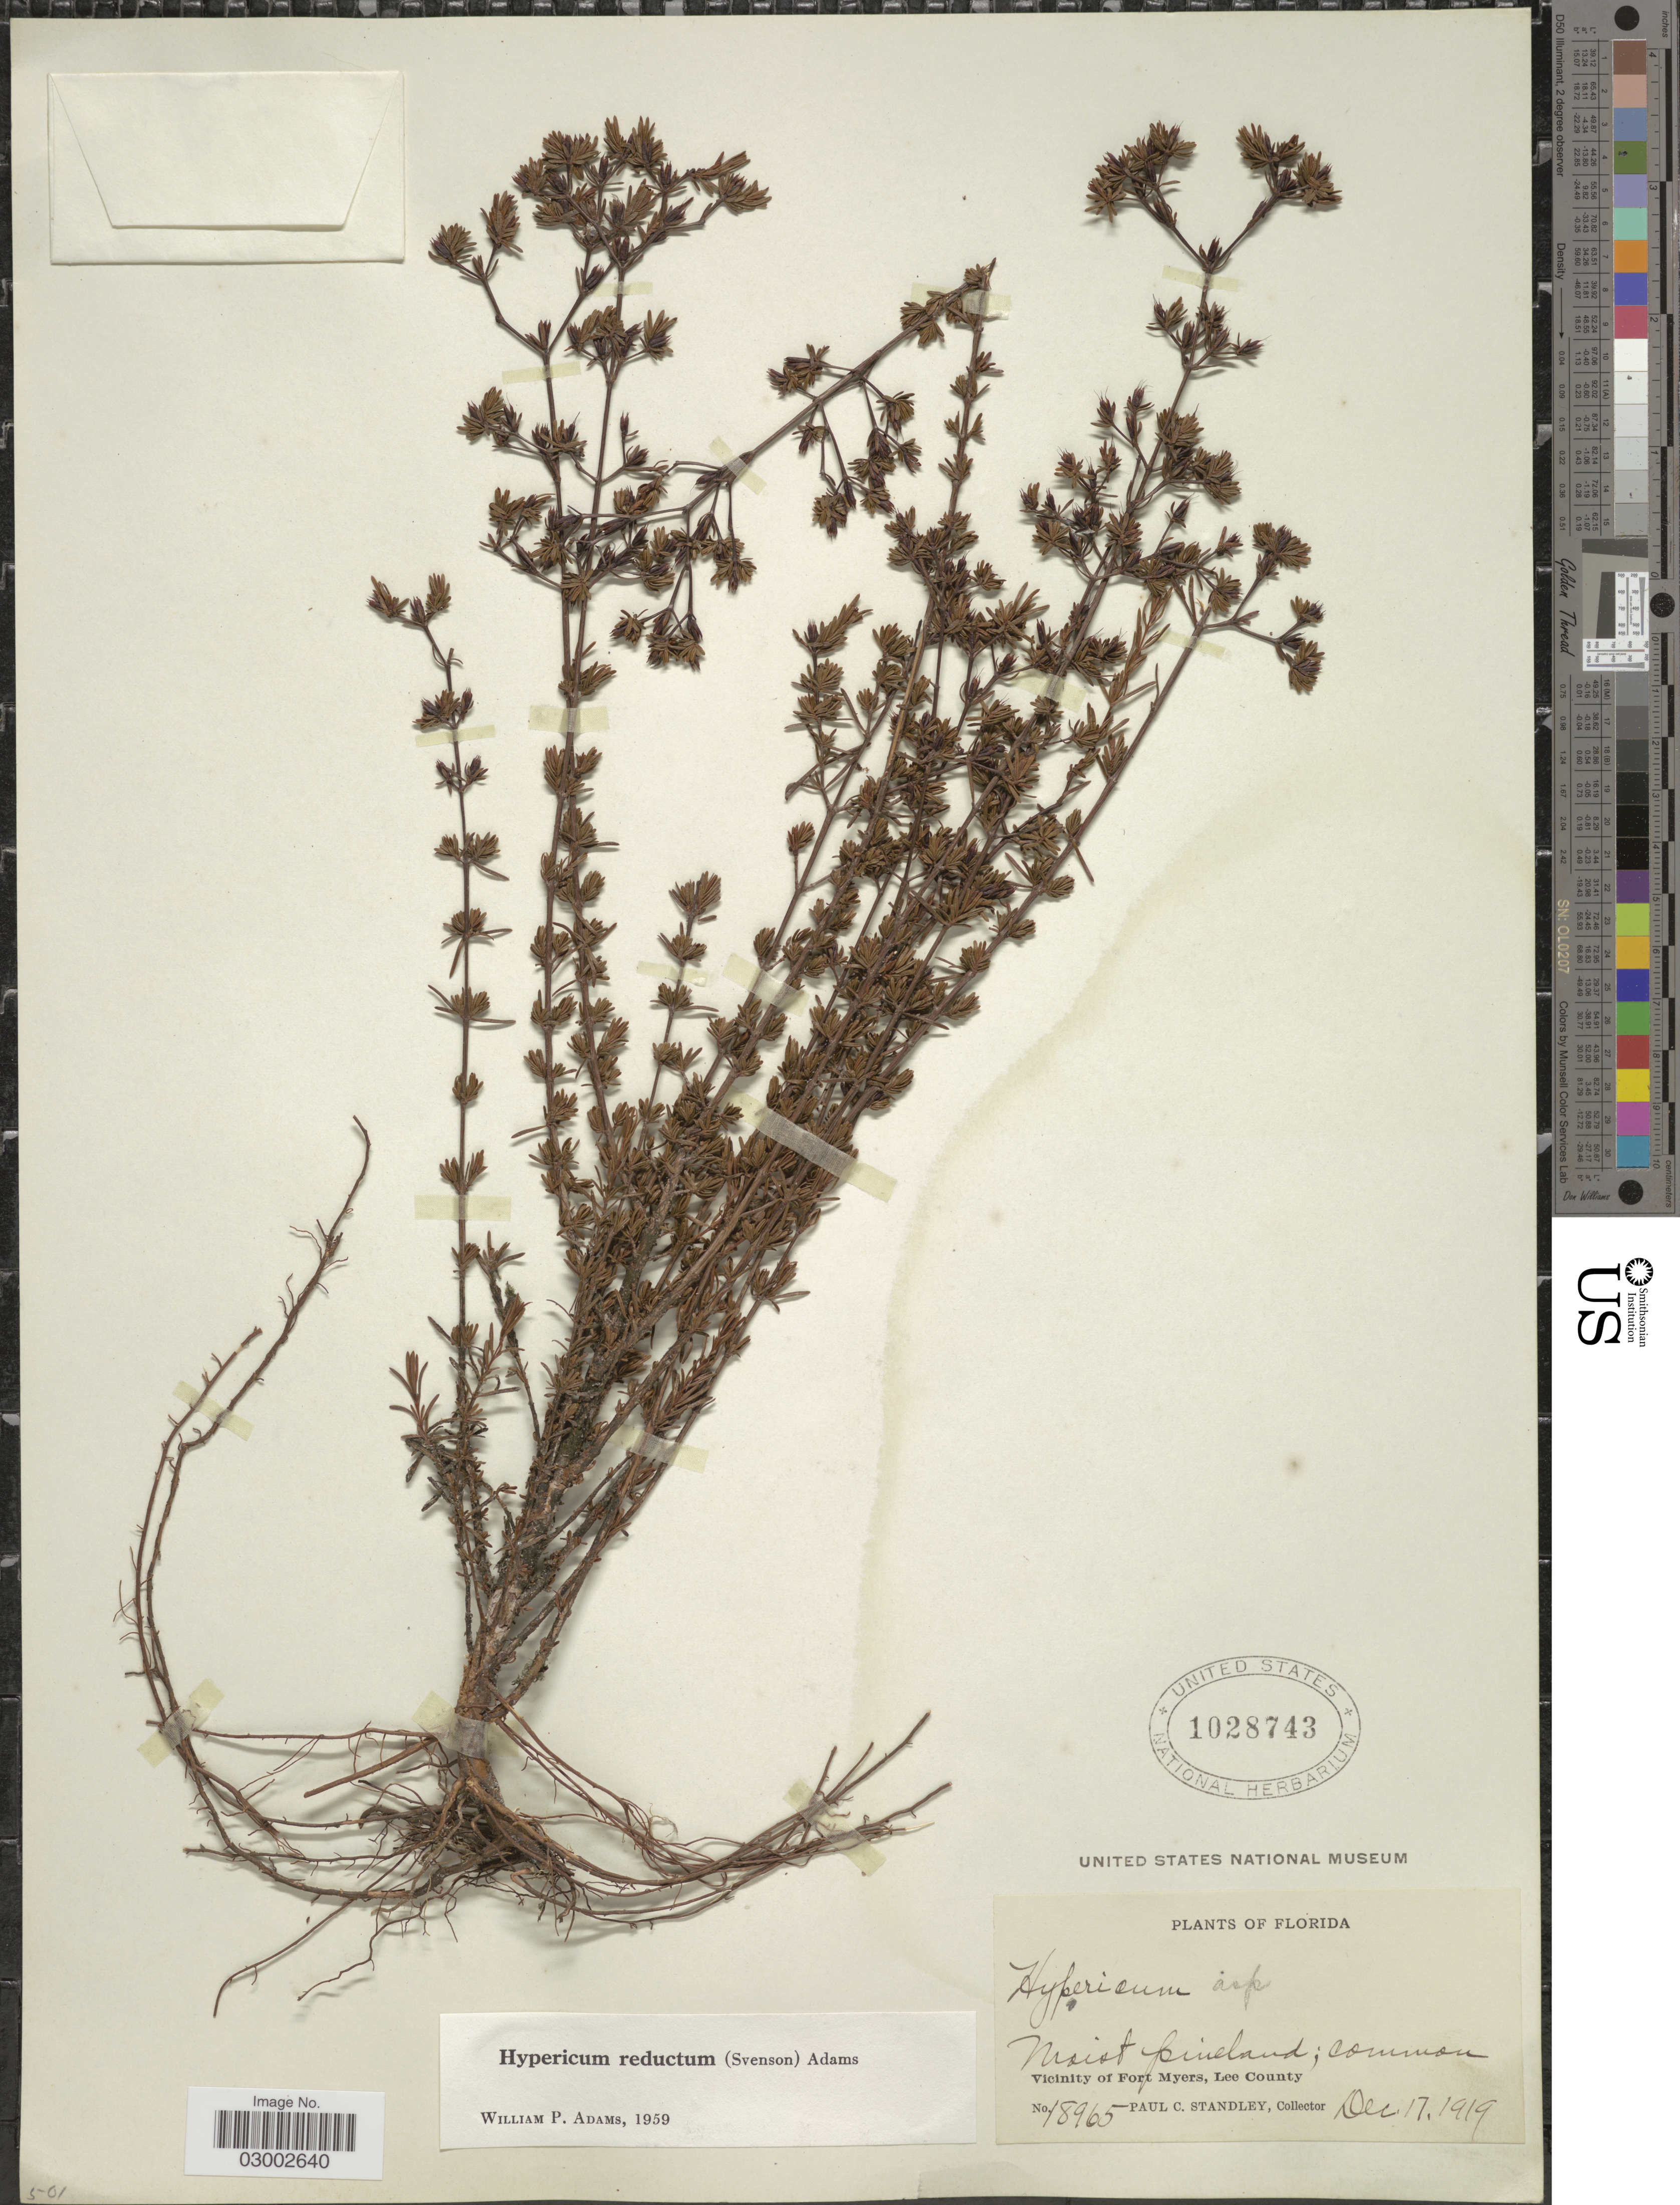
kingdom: Plantae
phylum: Tracheophyta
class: Magnoliopsida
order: Malpighiales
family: Hypericaceae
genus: Hypericum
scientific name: Hypericum tenuifolium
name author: Pursh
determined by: Strong, Mark T., (BOT), Smithsonian Institution - National Museum of Natural History (UNITED STATES)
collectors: P. C. Standley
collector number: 18965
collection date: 1919-12-17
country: United States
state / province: Florida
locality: Moist pineland. Vicinity of Fort Myers, Lee County.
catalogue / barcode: US 1028743